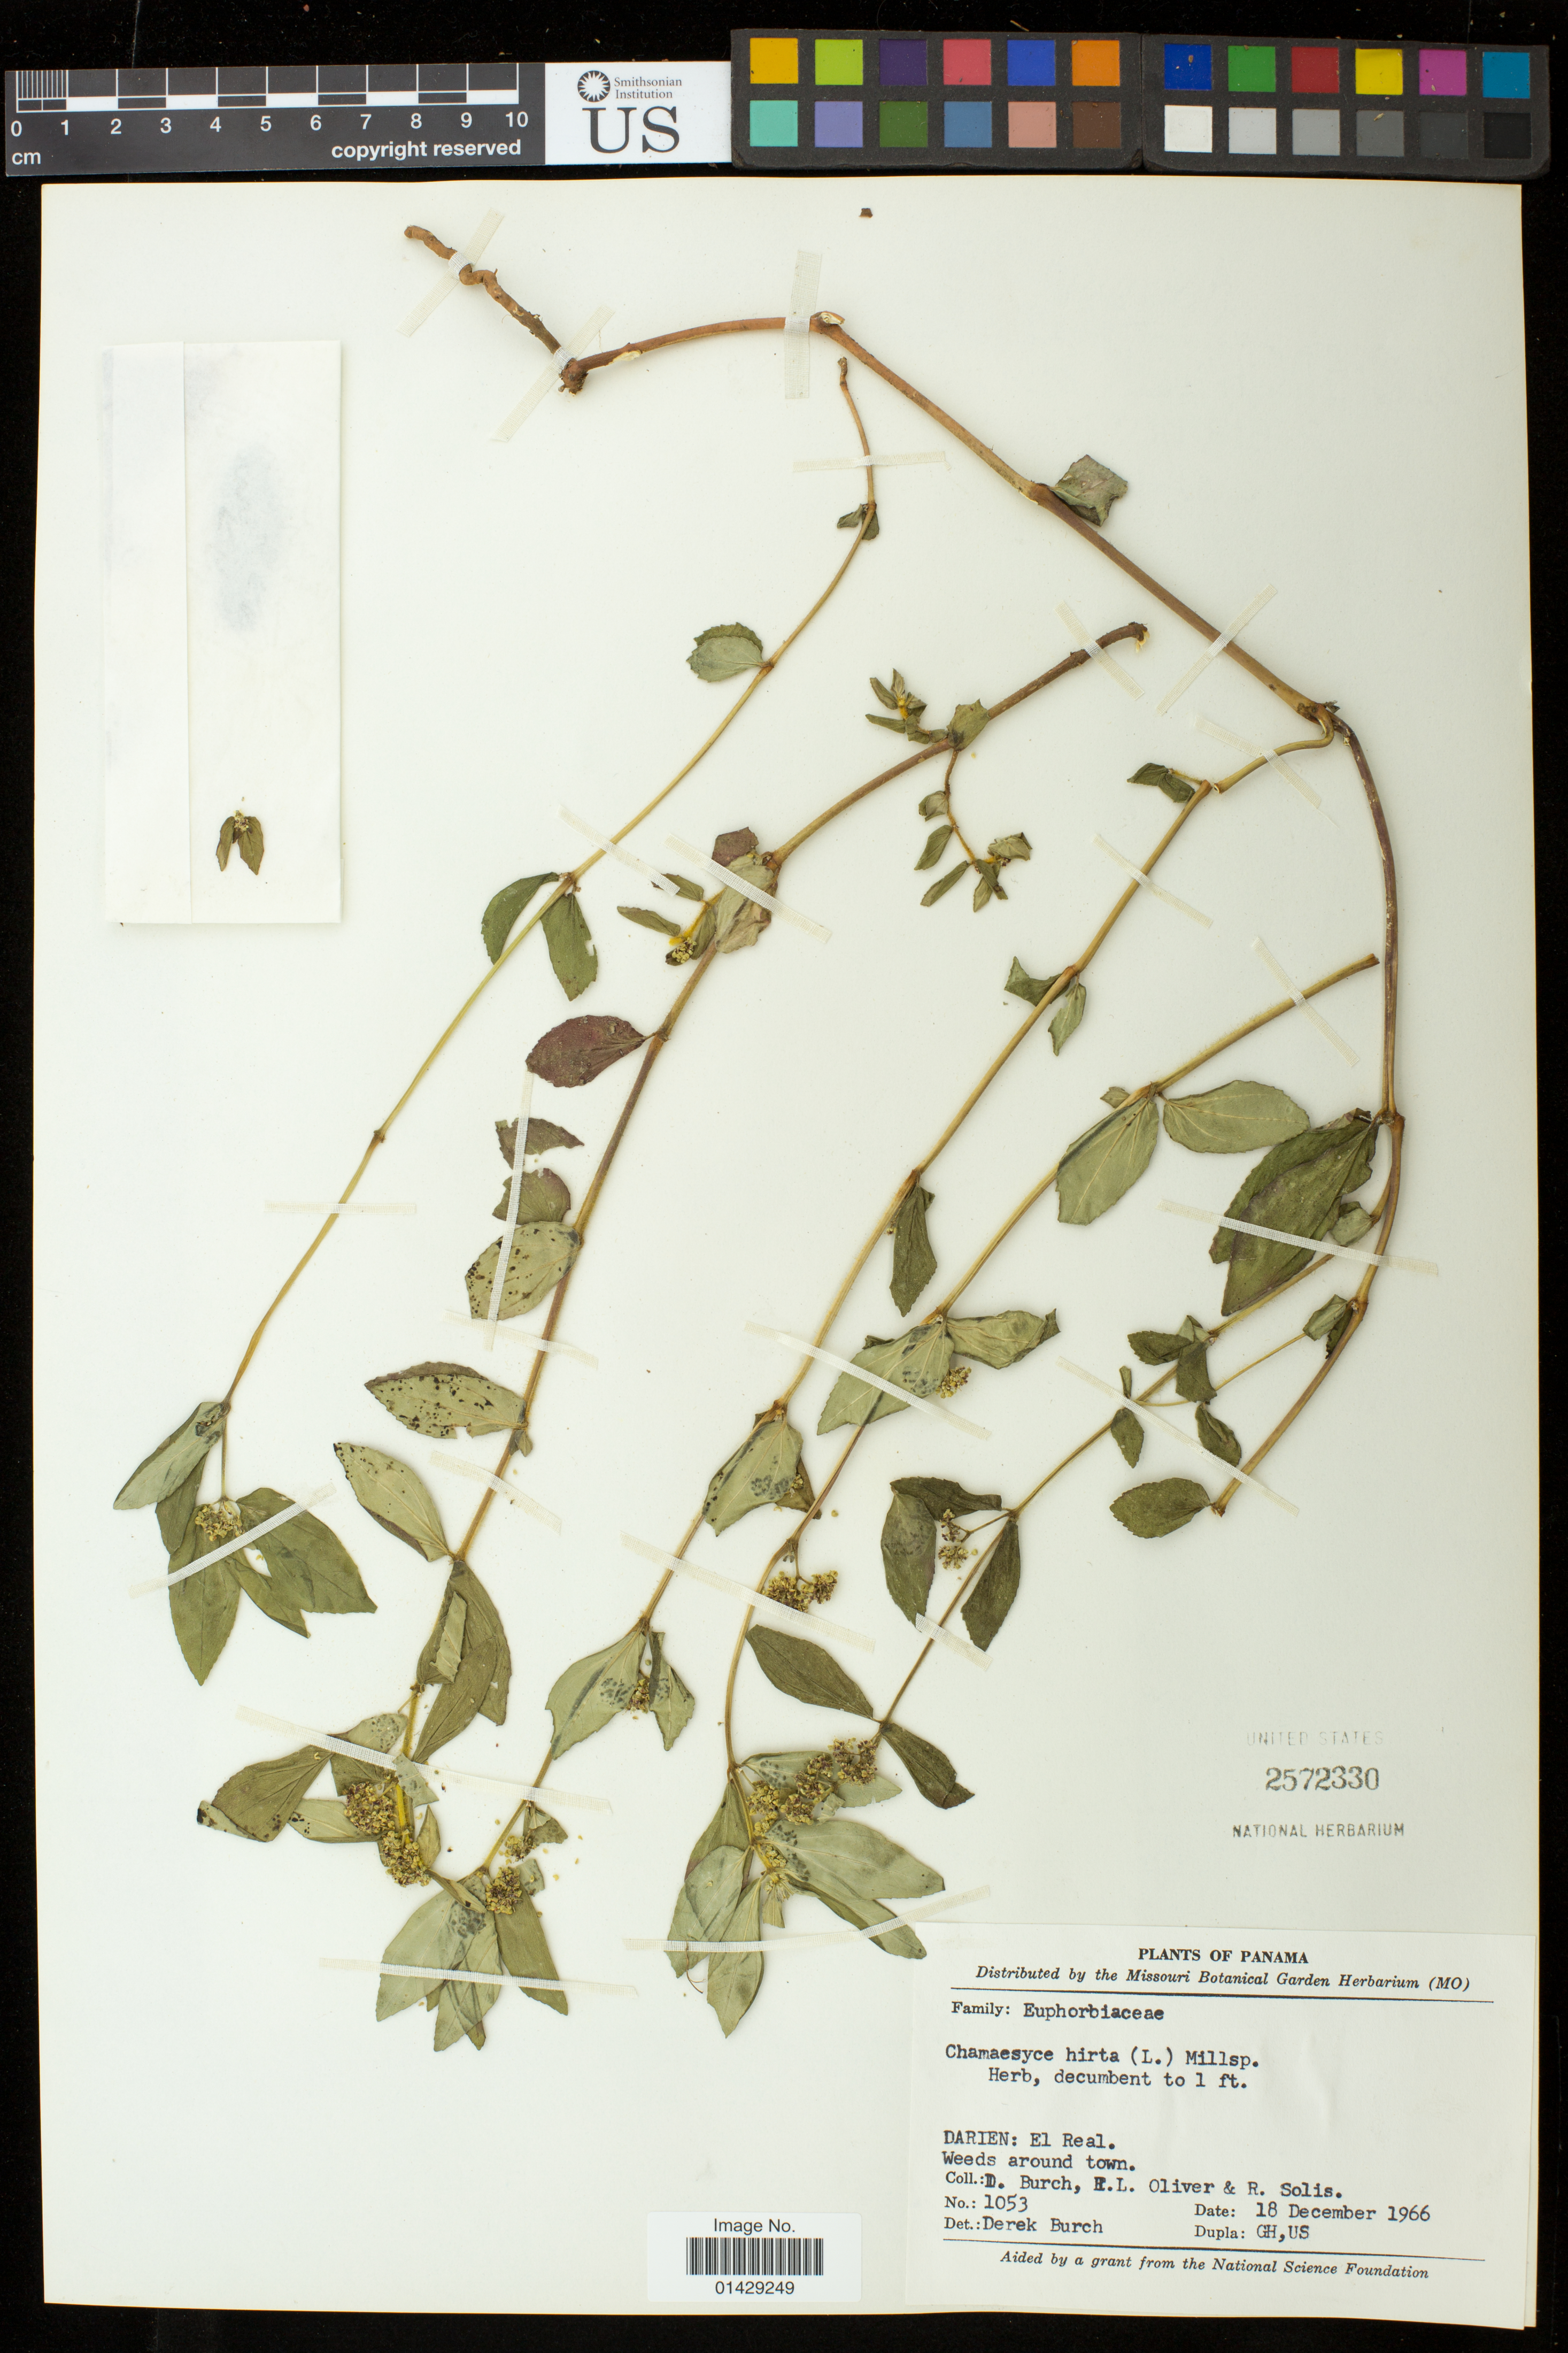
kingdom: Plantae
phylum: Tracheophyta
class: Magnoliopsida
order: Malpighiales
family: Euphorbiaceae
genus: Euphorbia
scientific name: Euphorbia hirta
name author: L.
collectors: D. Burch, R. L. Oliver & R. Solis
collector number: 1053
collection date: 1966-12-18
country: Panama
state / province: Darién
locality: El Real; Weeds around town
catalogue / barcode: US 2572330